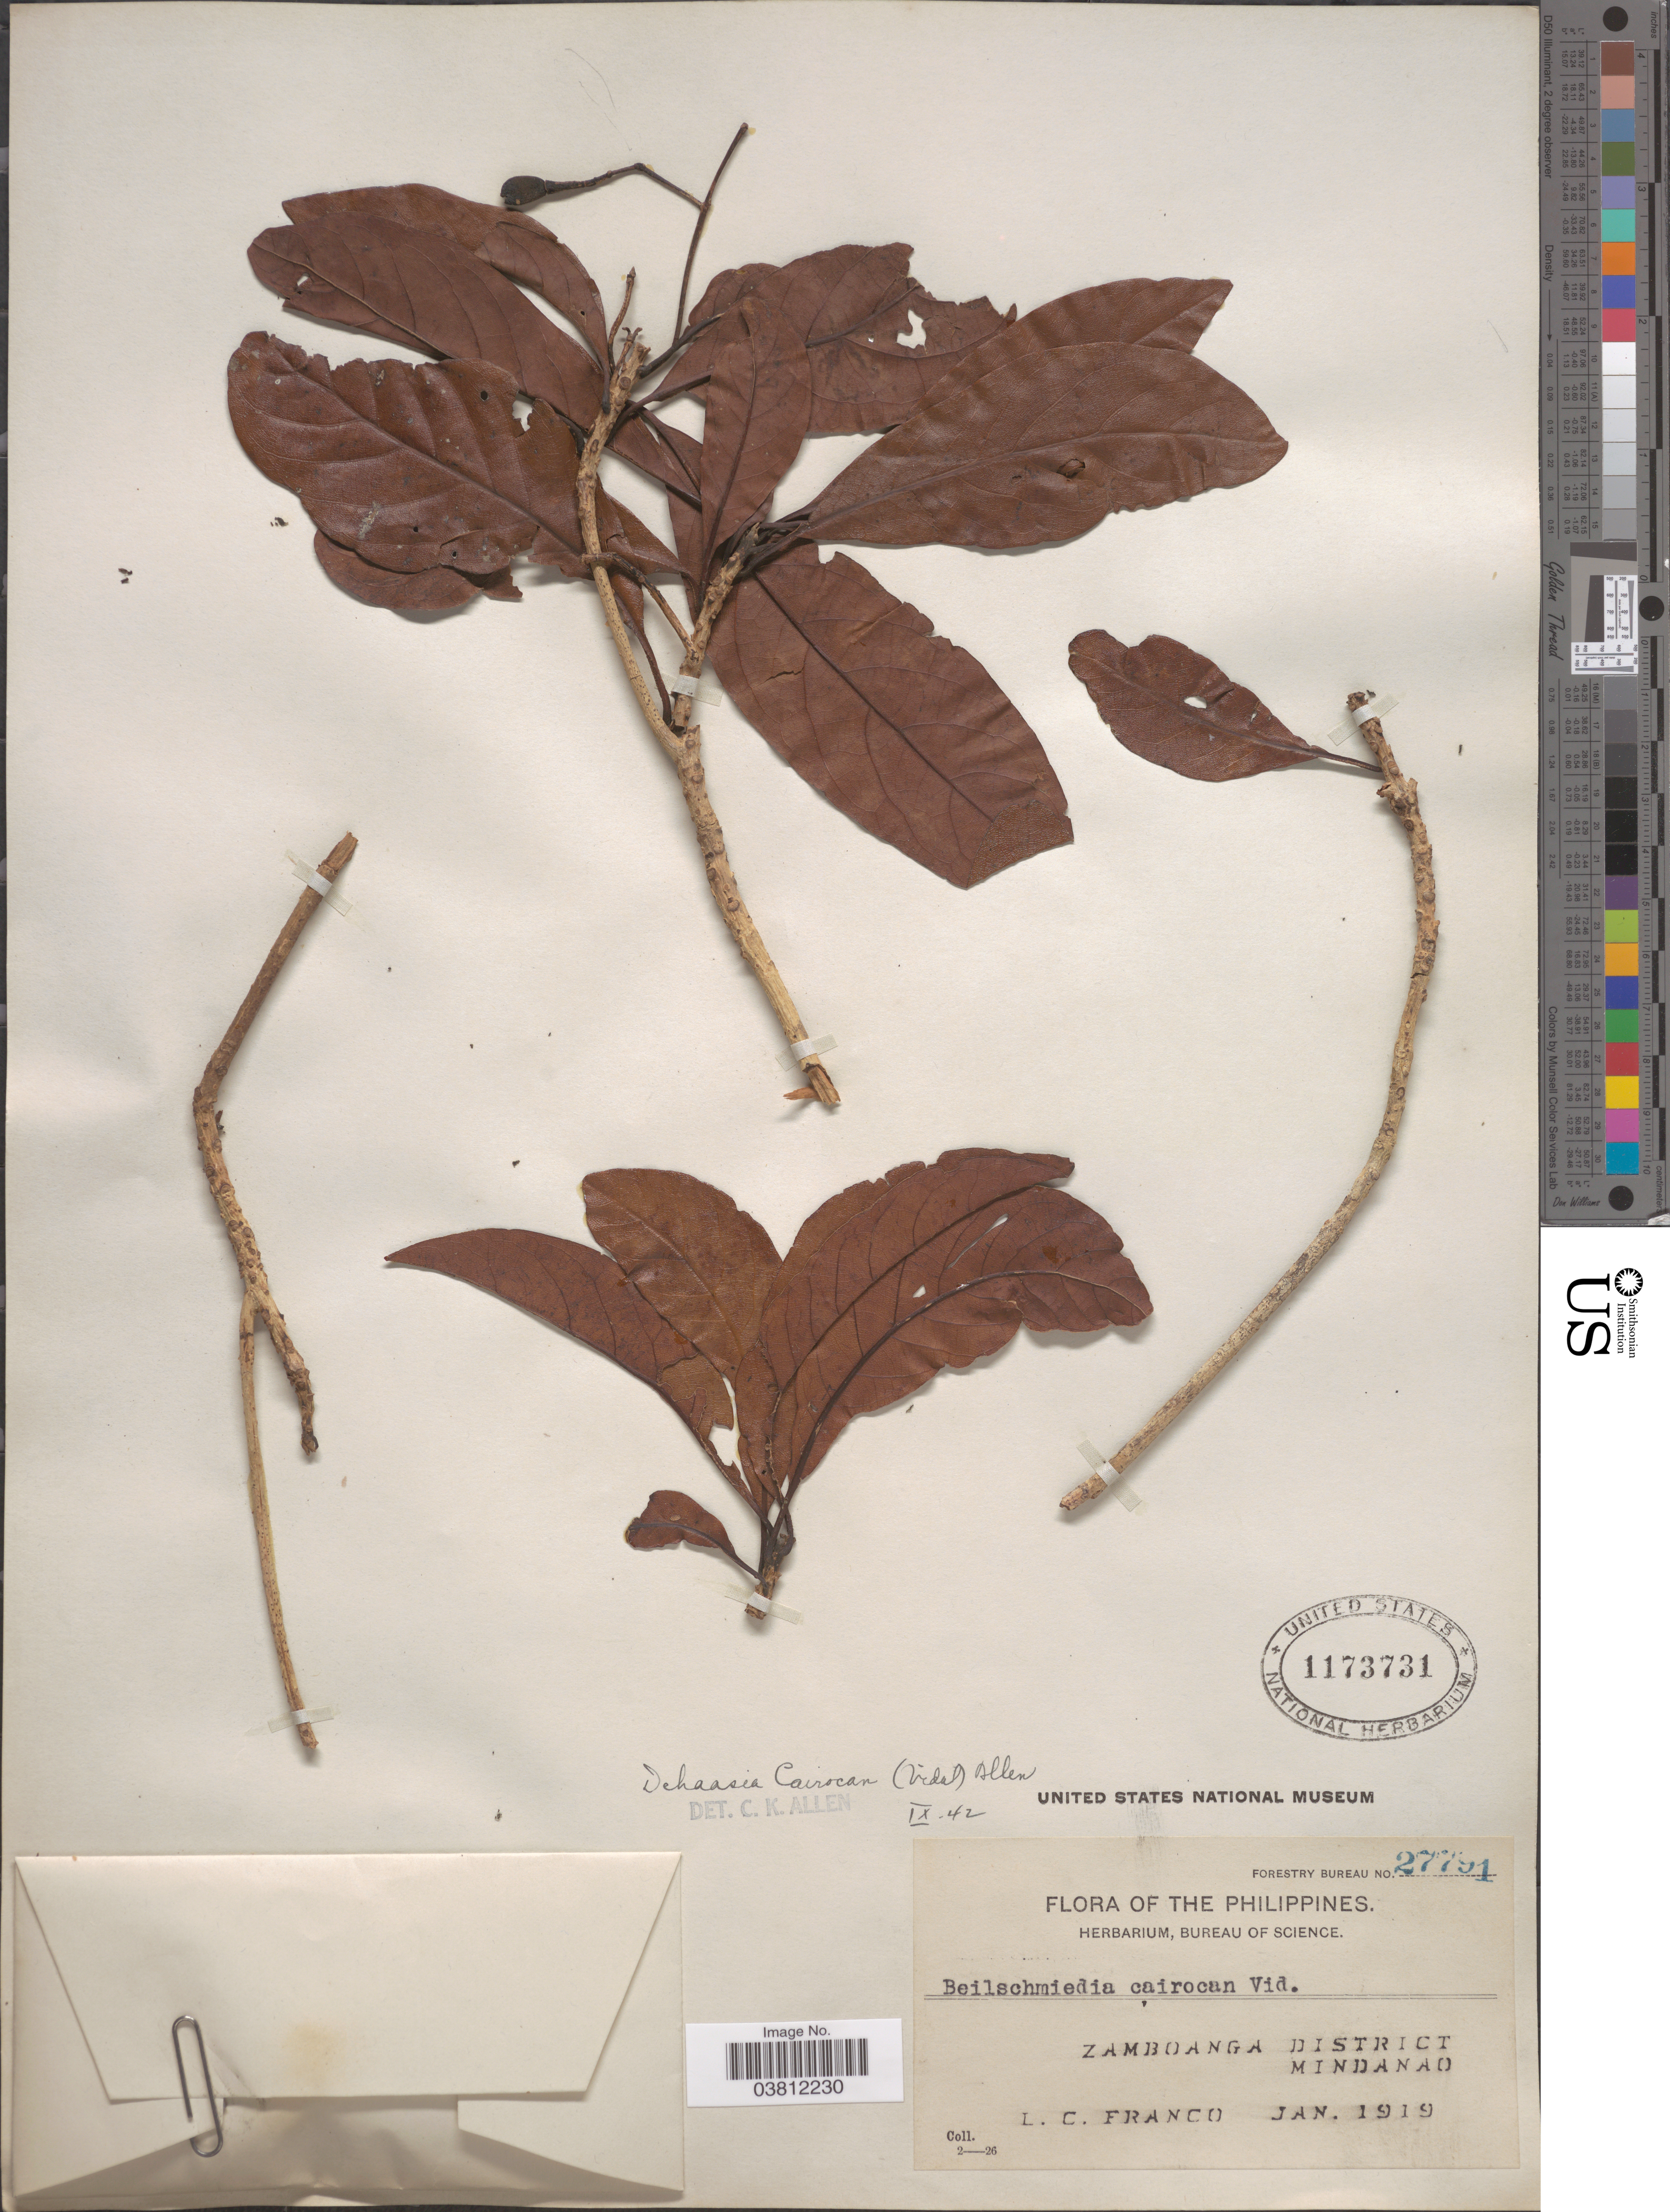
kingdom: Plantae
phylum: Tracheophyta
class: Magnoliopsida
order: Laurales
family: Lauraceae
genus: Dehaasia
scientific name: Dehaasia cairocan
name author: (S. Vidal) C.K. Allen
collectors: L. C. Franco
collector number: Forestry Bureau 27791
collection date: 1919-01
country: Philippines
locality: Zamboanga District. Mindanao.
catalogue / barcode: US 1173731